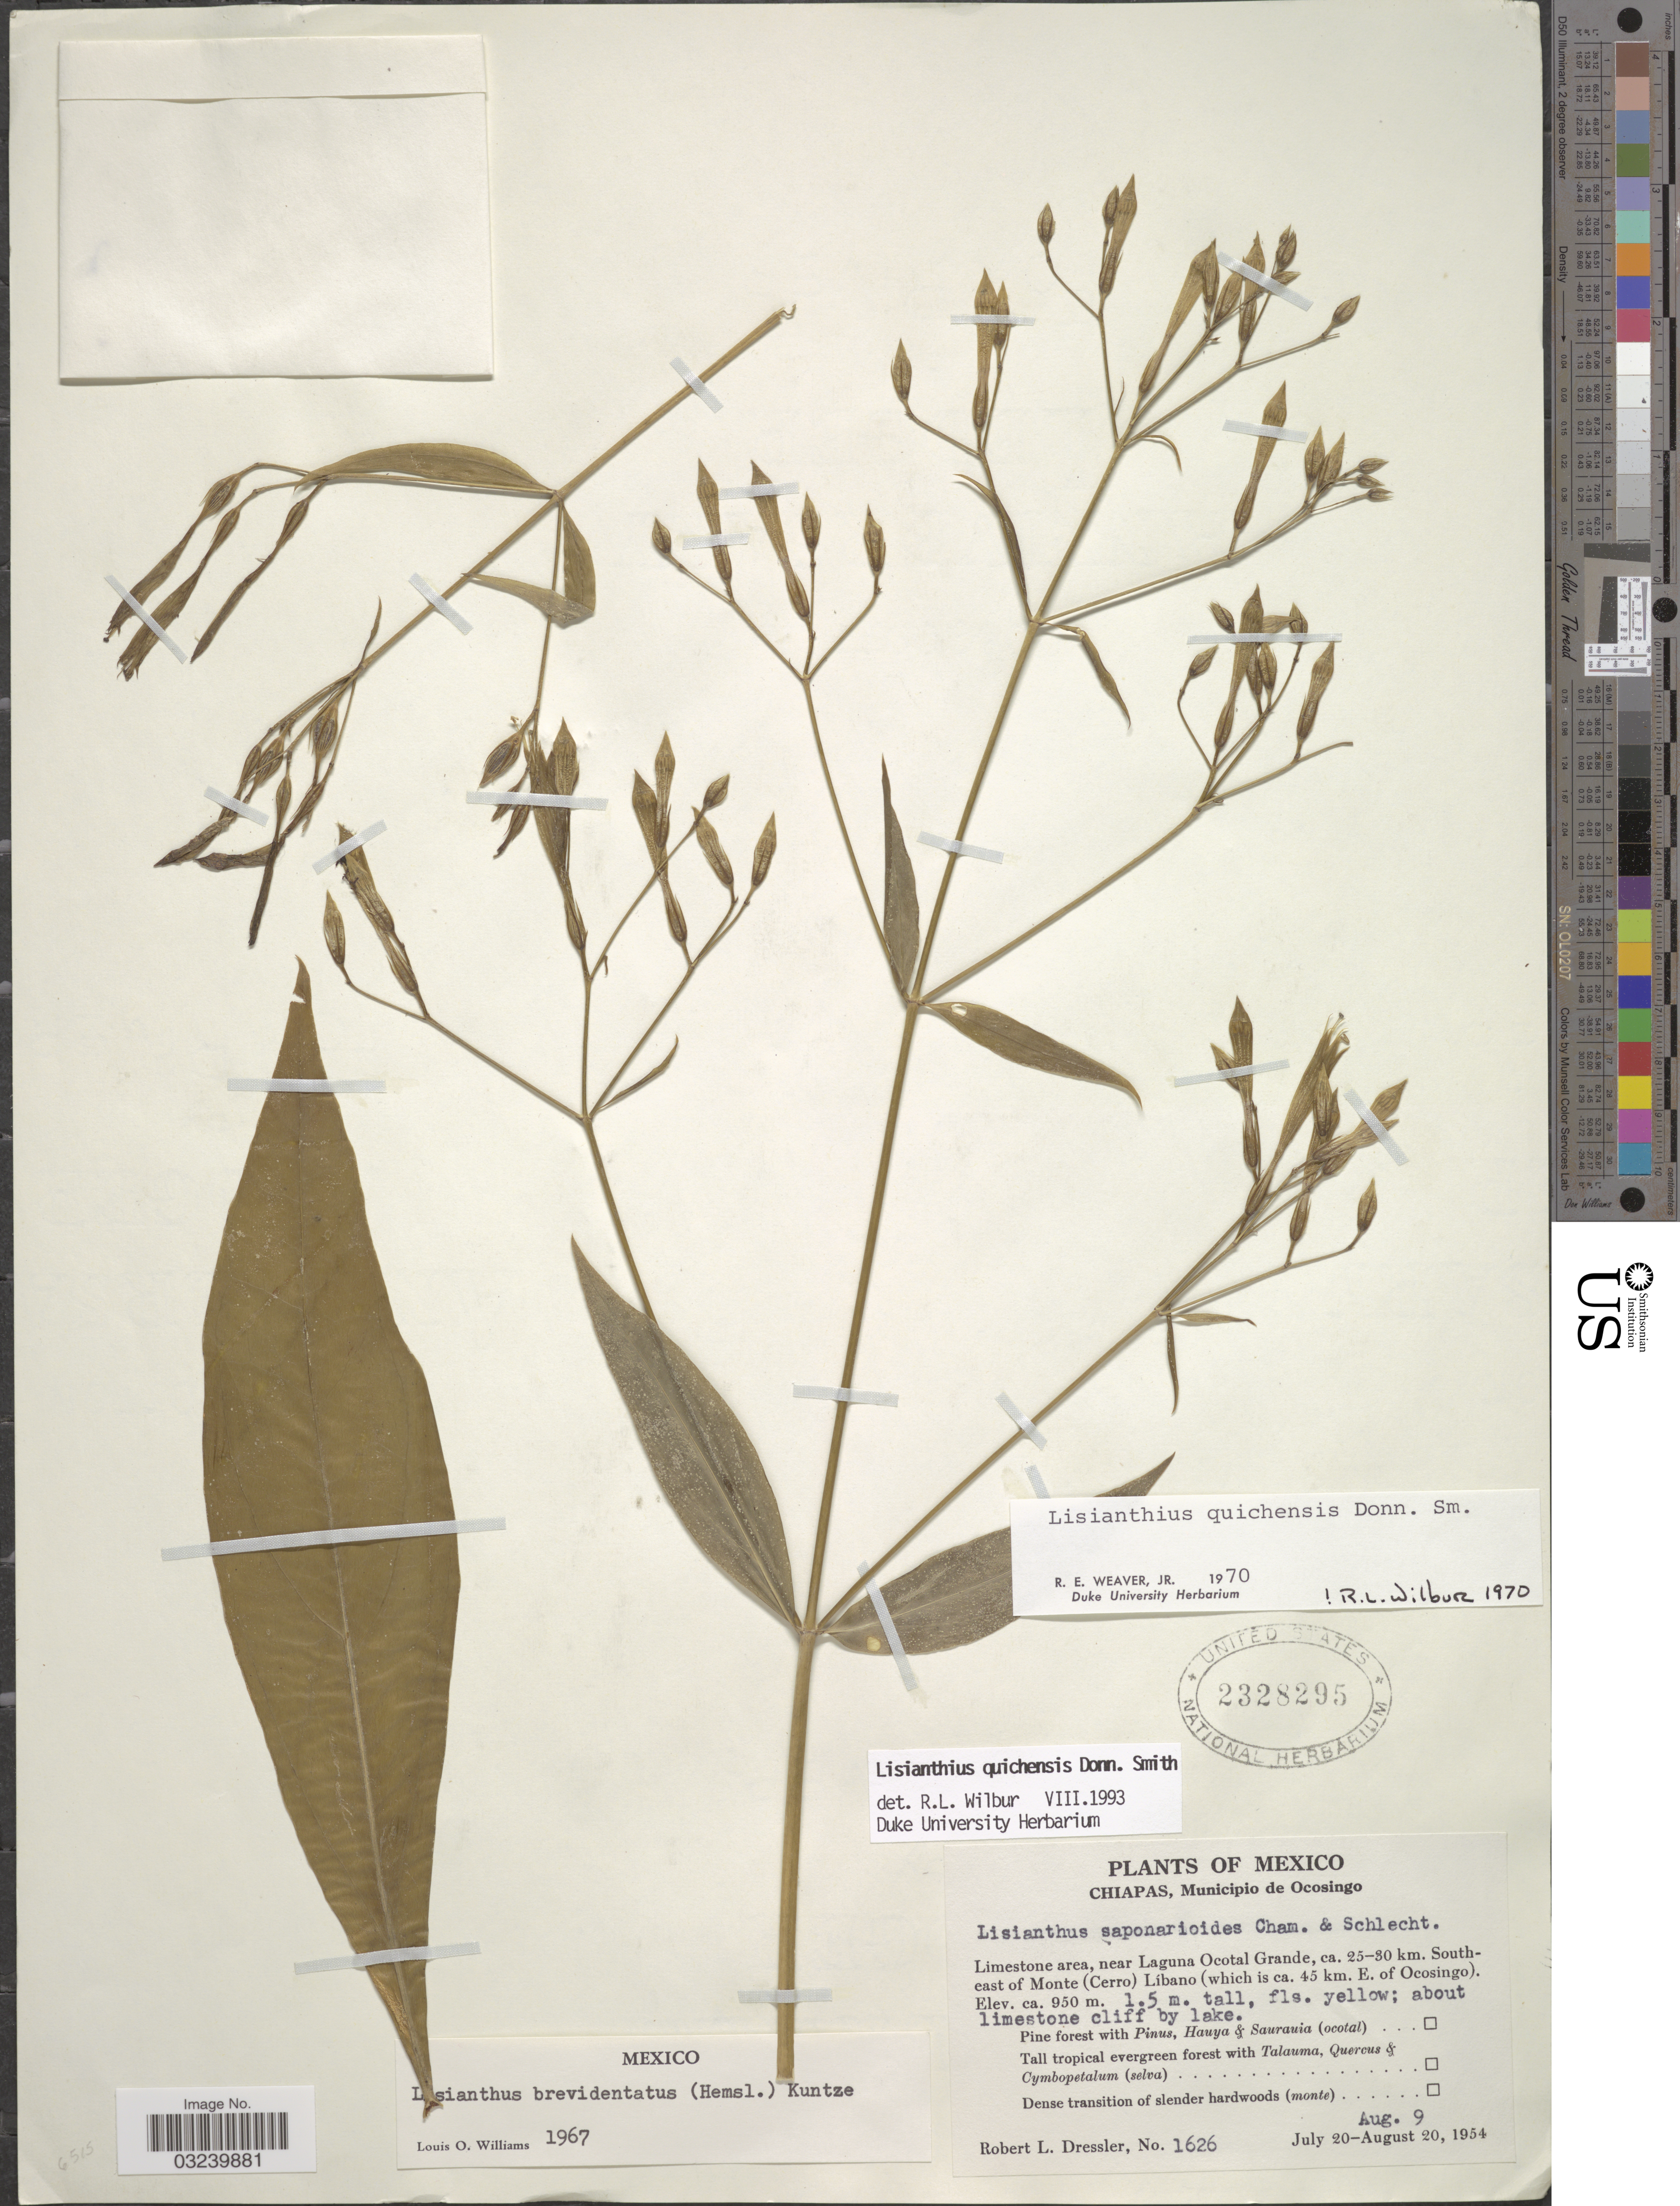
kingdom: Plantae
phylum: Tracheophyta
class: Magnoliopsida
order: Gentianales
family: Gentianaceae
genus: Lisianthius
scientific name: Lisianthius quichensis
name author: Donn. Sm.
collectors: R. Dressler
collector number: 1626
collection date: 1954-08-09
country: Mexico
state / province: Chiapas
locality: Municipio de Ocosingo, Limestone area, near Laguna Ocotal Grande, ca. 25-30 km. South-east of Monte (Cerro) Líbano (which is ca. 45 km. E. of Ocosingo).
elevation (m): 950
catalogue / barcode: US 2328295